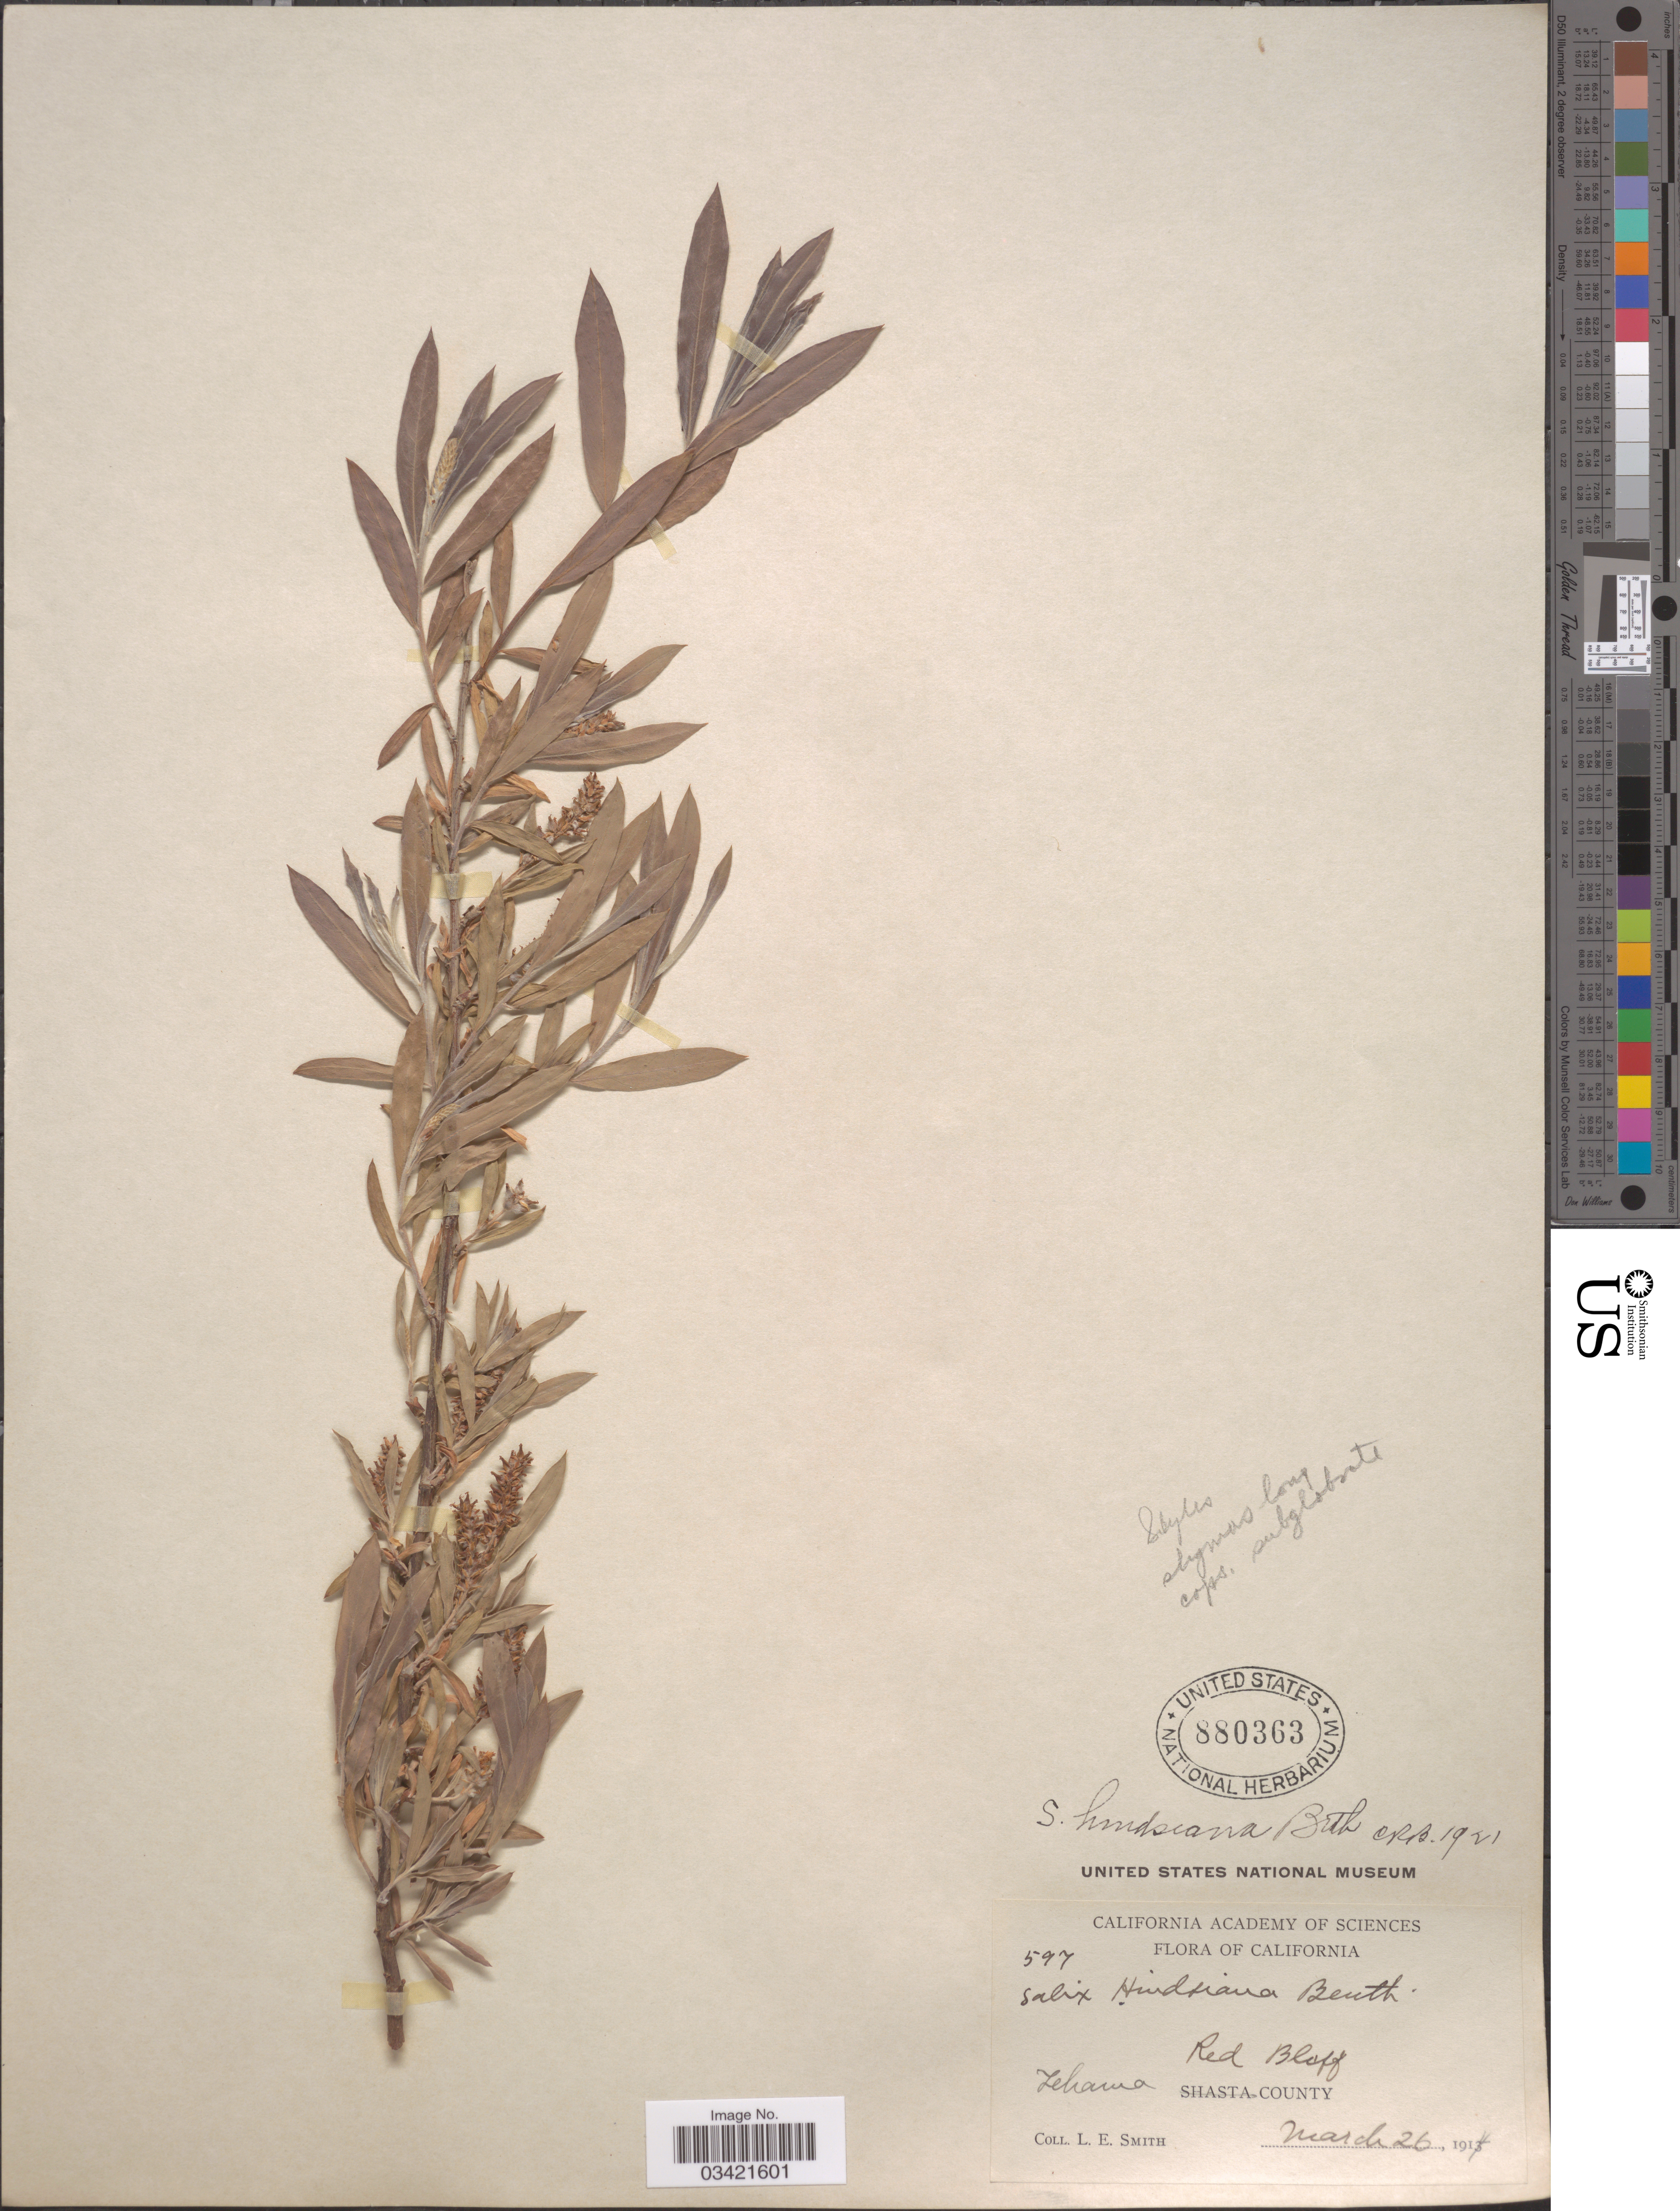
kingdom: Plantae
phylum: Tracheophyta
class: Magnoliopsida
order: Malpighiales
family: Salicaceae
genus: Salix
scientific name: Salix hindsiana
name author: Benth.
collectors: L. E. Smith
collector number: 597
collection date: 1914-03-26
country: United States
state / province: California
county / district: Tehama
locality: Red Bluff. Tehama County.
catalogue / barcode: US 880363